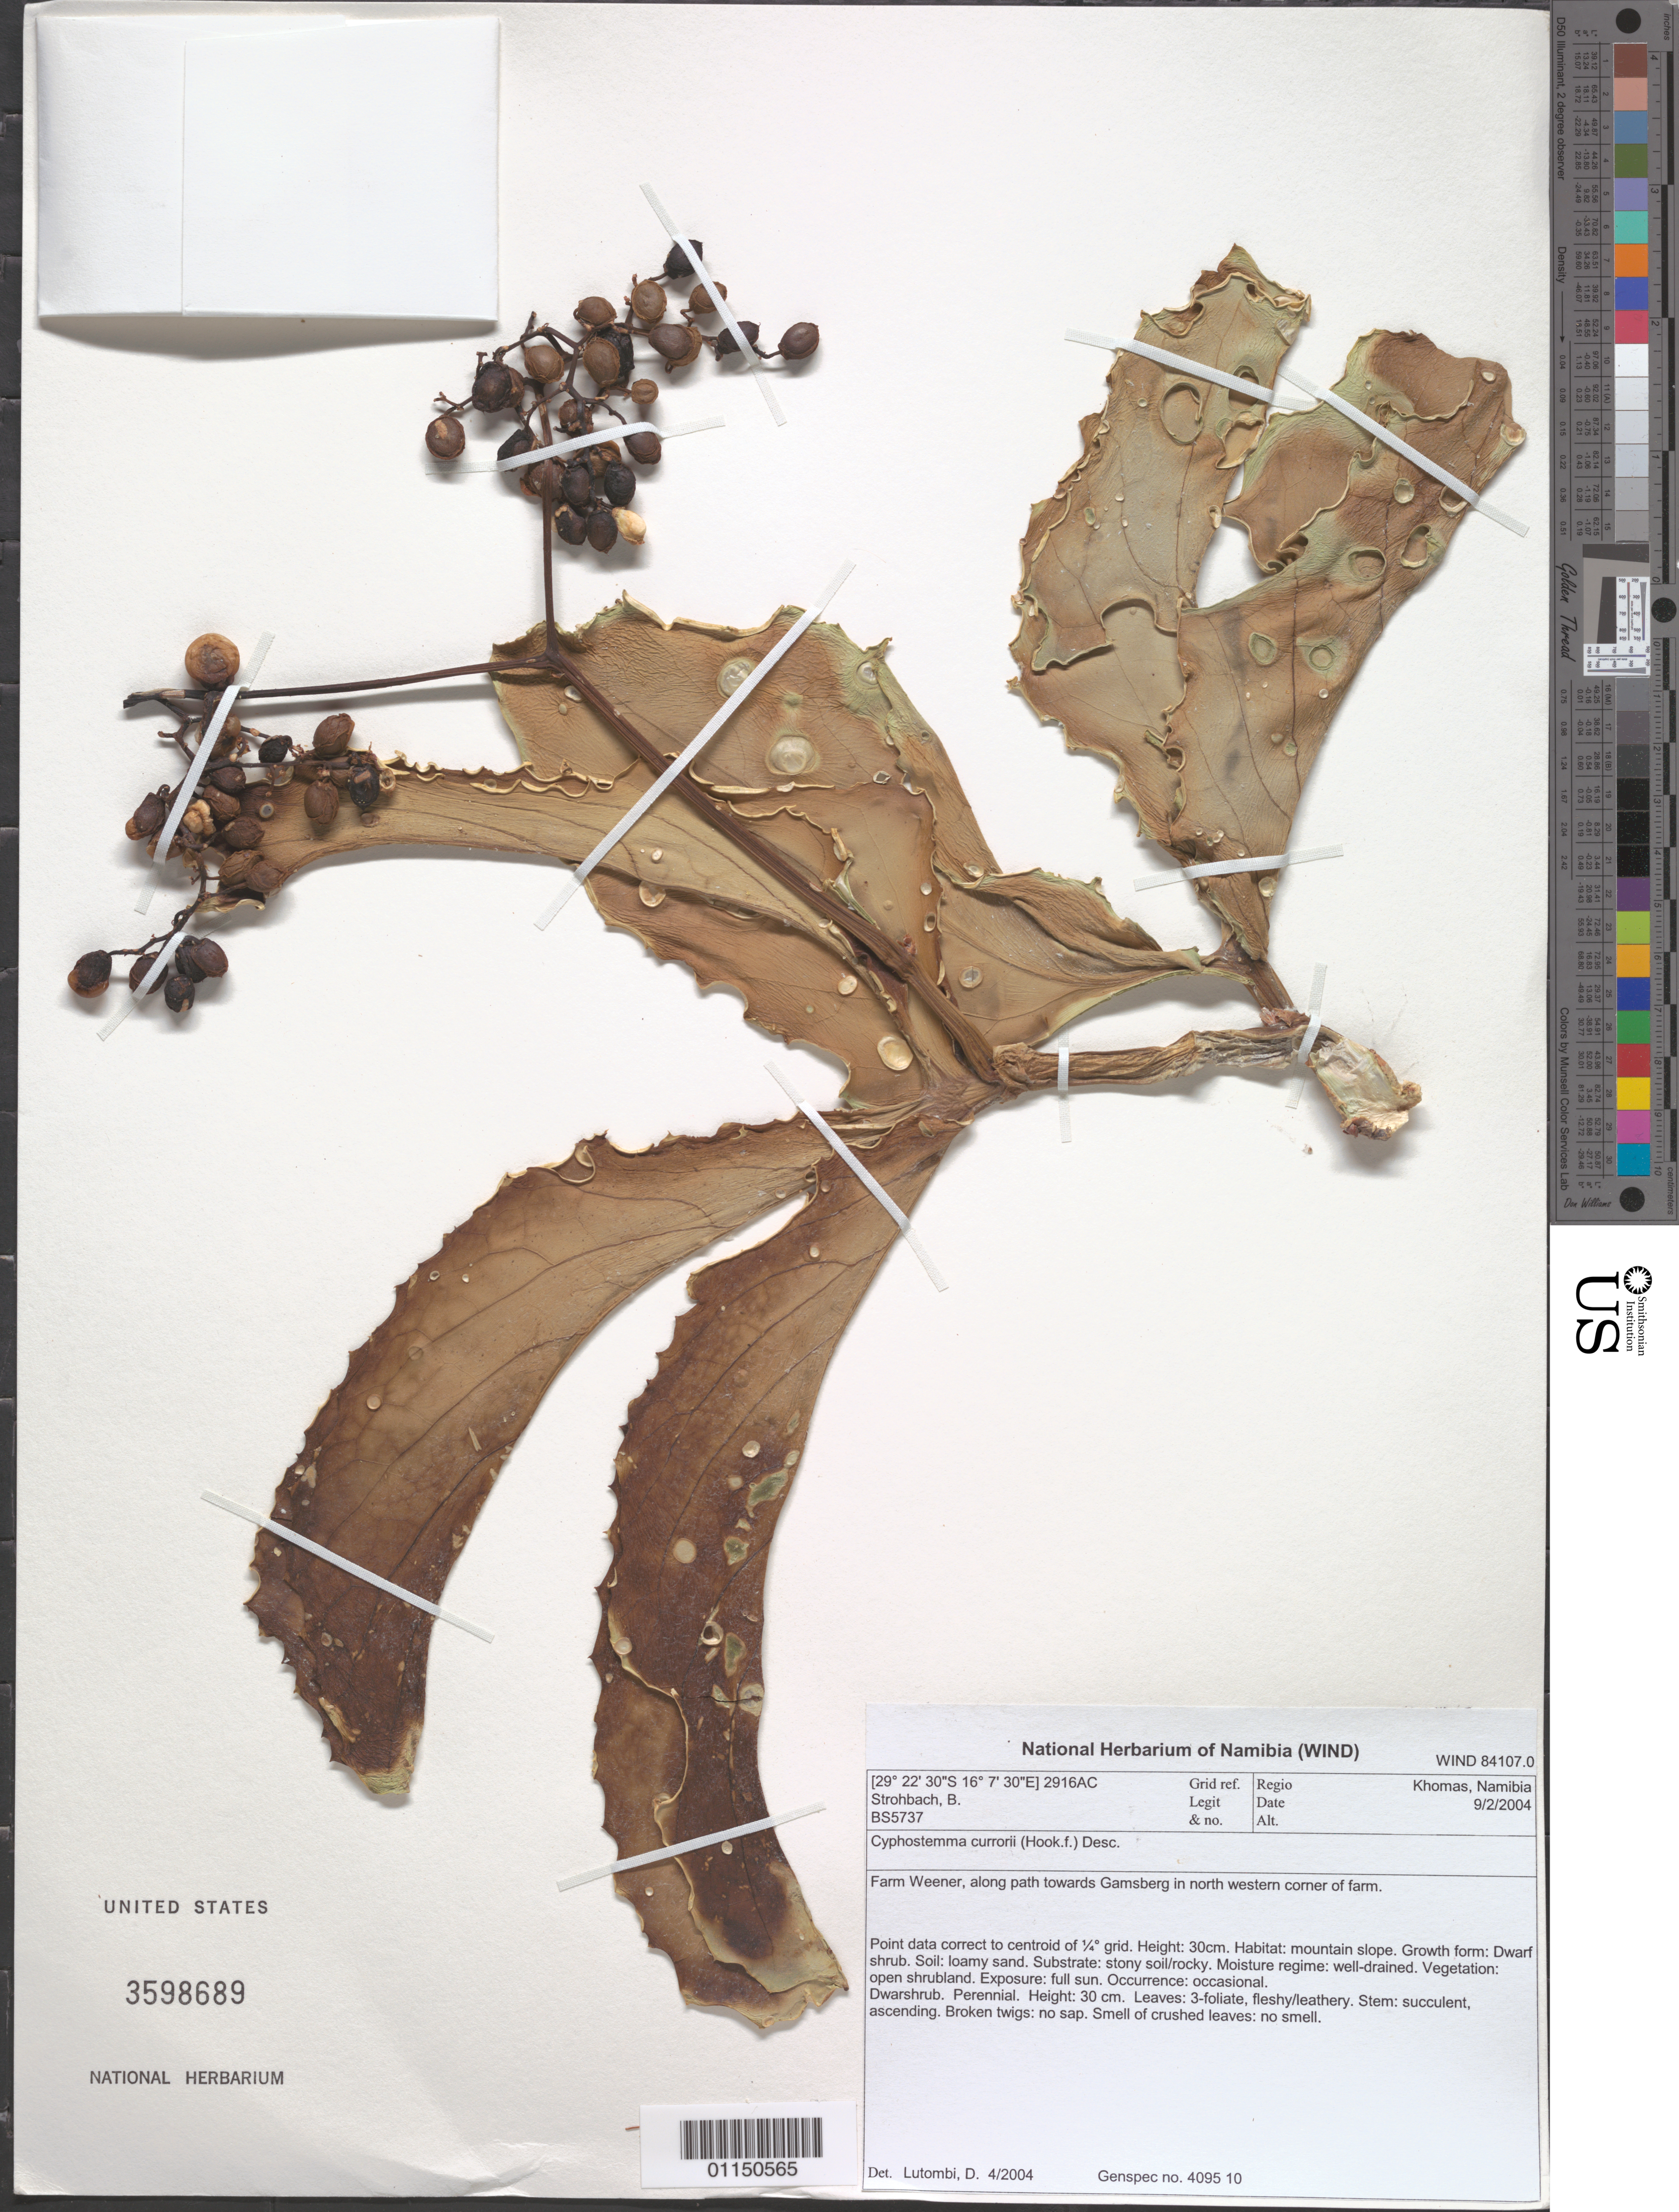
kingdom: Plantae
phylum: Tracheophyta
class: Magnoliopsida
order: Vitales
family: Vitaceae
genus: Cyphostemma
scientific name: Cyphostemma currorii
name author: (Hook. f.) Desc.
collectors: B. Strohbach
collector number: BS5737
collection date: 2004-02-09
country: Namibia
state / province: Khomas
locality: Farm Weener, along path towards Gamsberg in NW corner of farm.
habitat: Loamy sand. Dwarf shrub. Occasional.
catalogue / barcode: US 3598689